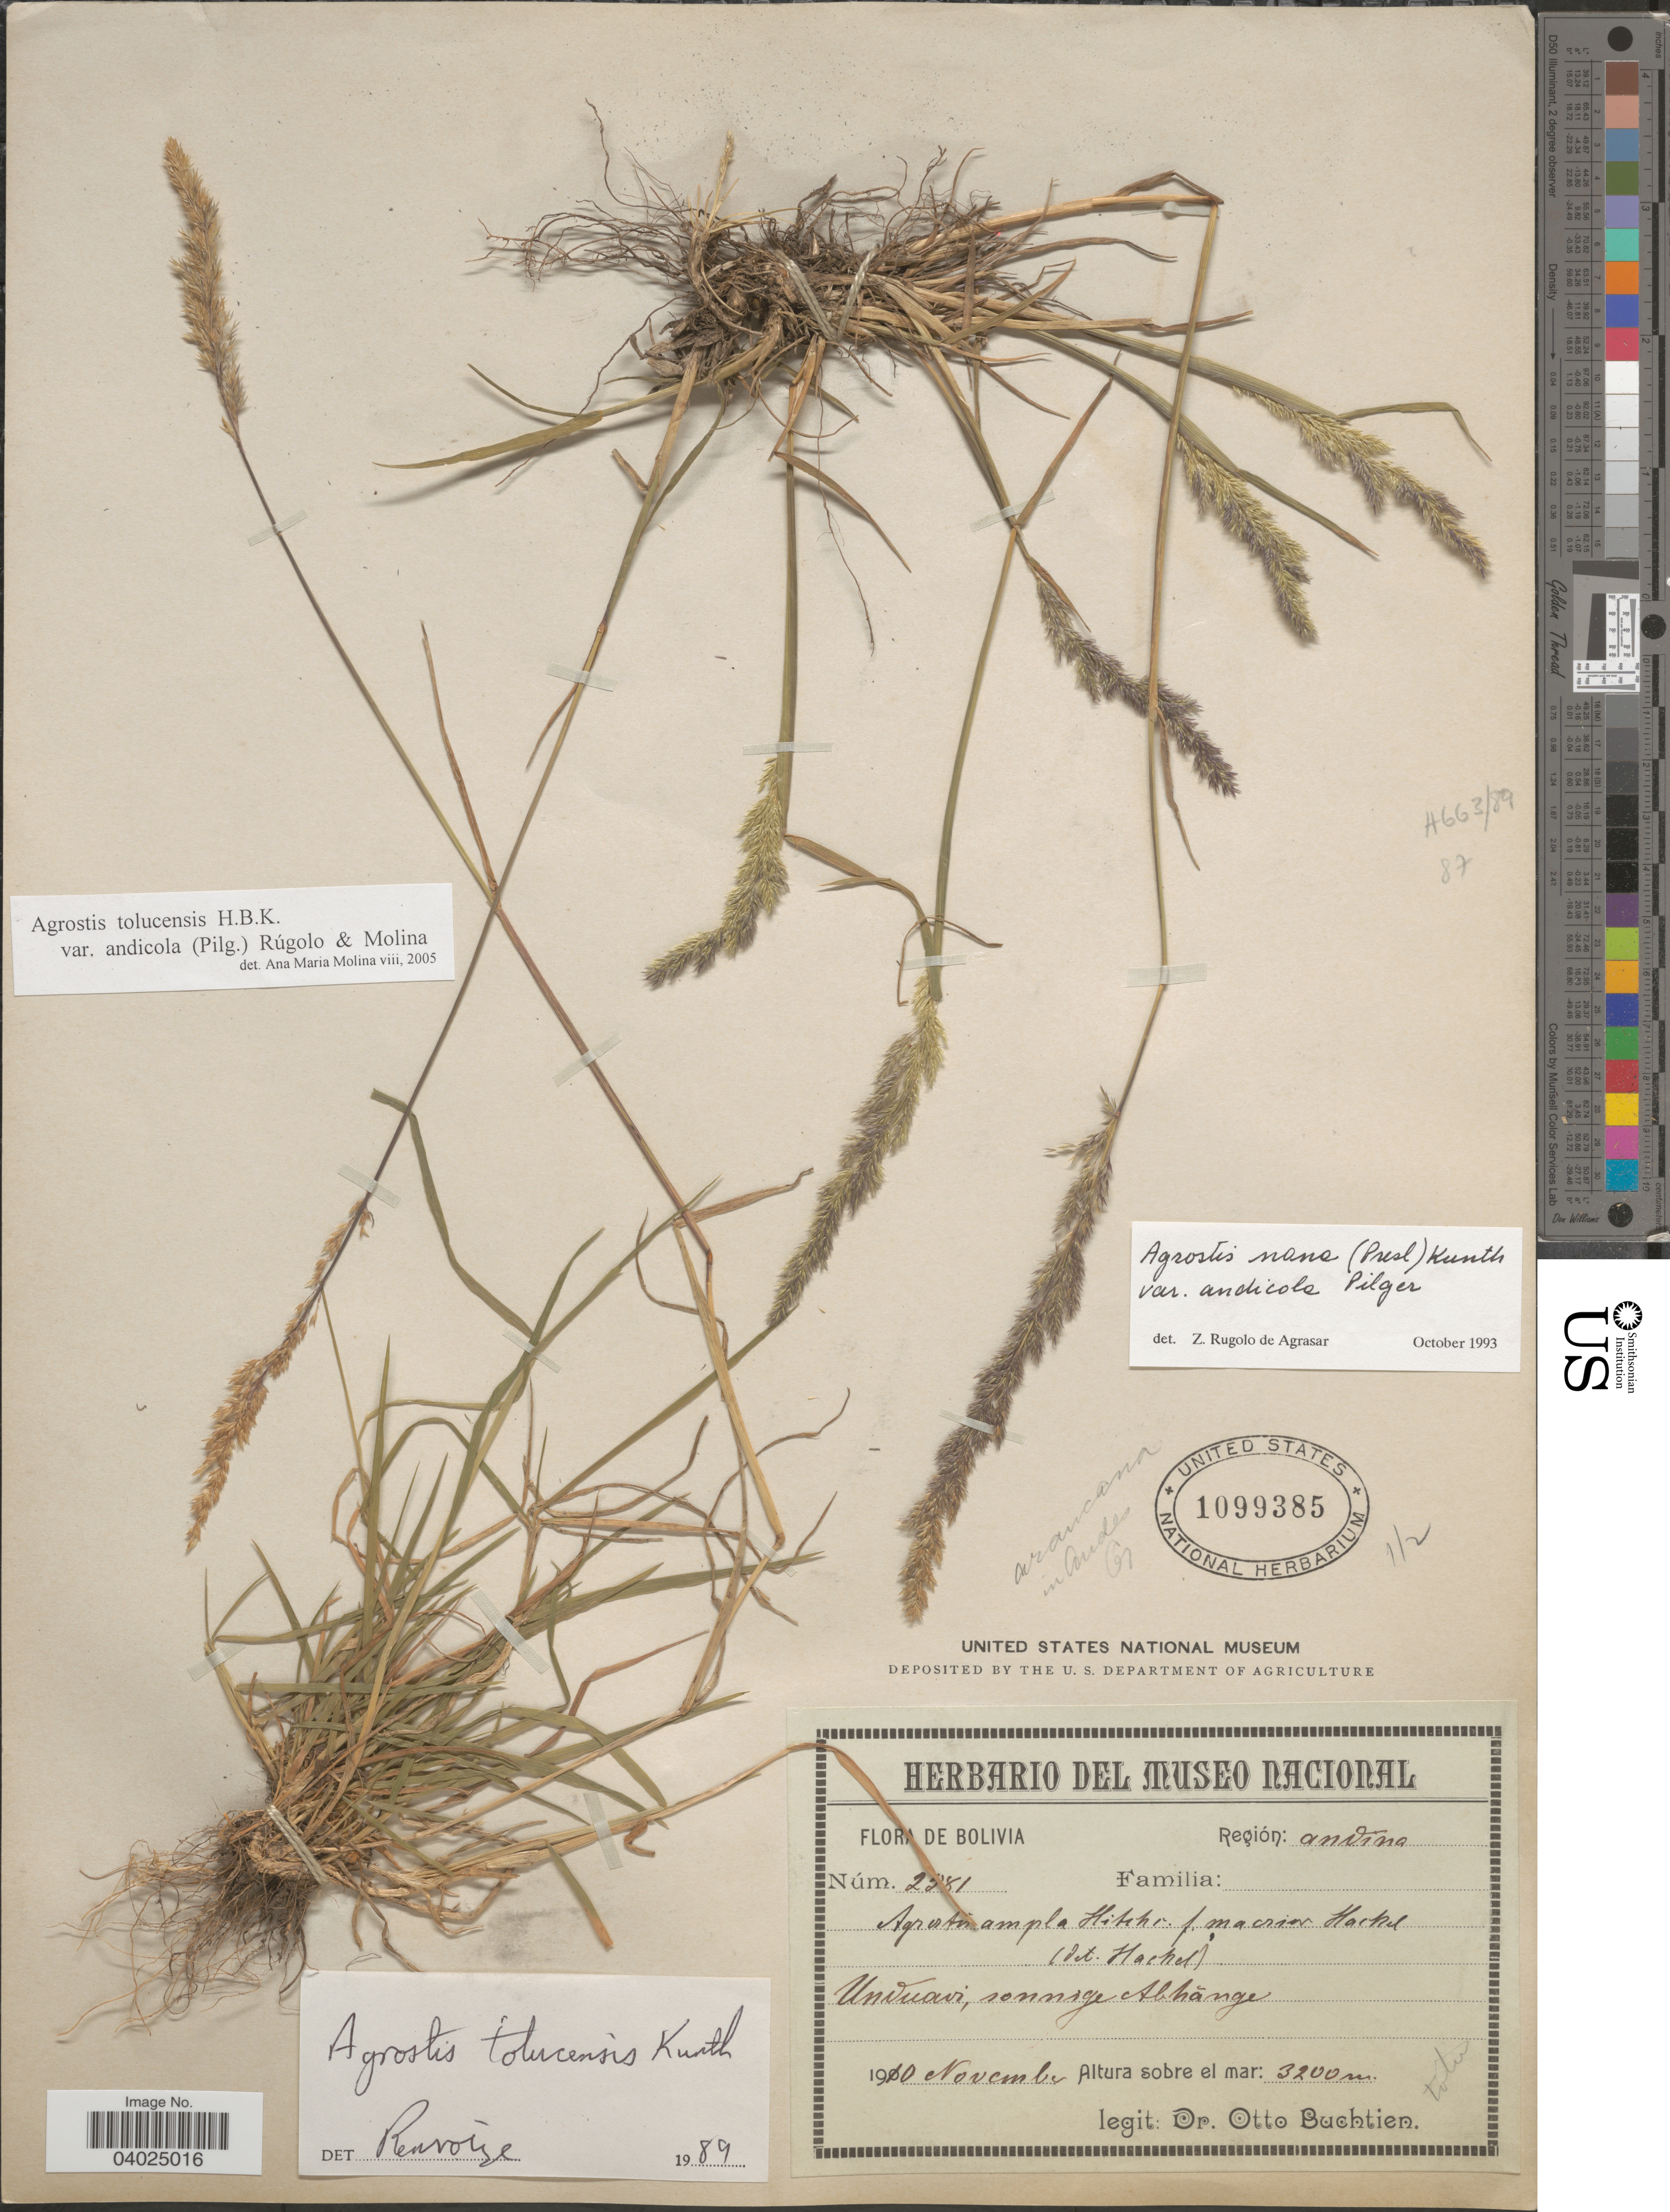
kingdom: Plantae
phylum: Tracheophyta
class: Liliopsida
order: Poales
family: Poaceae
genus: Agrostis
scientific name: Agrostis tolucensis var. andicola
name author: (Pilg.) Rúgolo & A.M. Molina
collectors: O. Buchtien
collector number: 2581*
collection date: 1910-11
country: Bolivia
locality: Región: andina. Unduavi, sonnige Abhänge.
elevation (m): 3200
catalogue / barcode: US 1099385